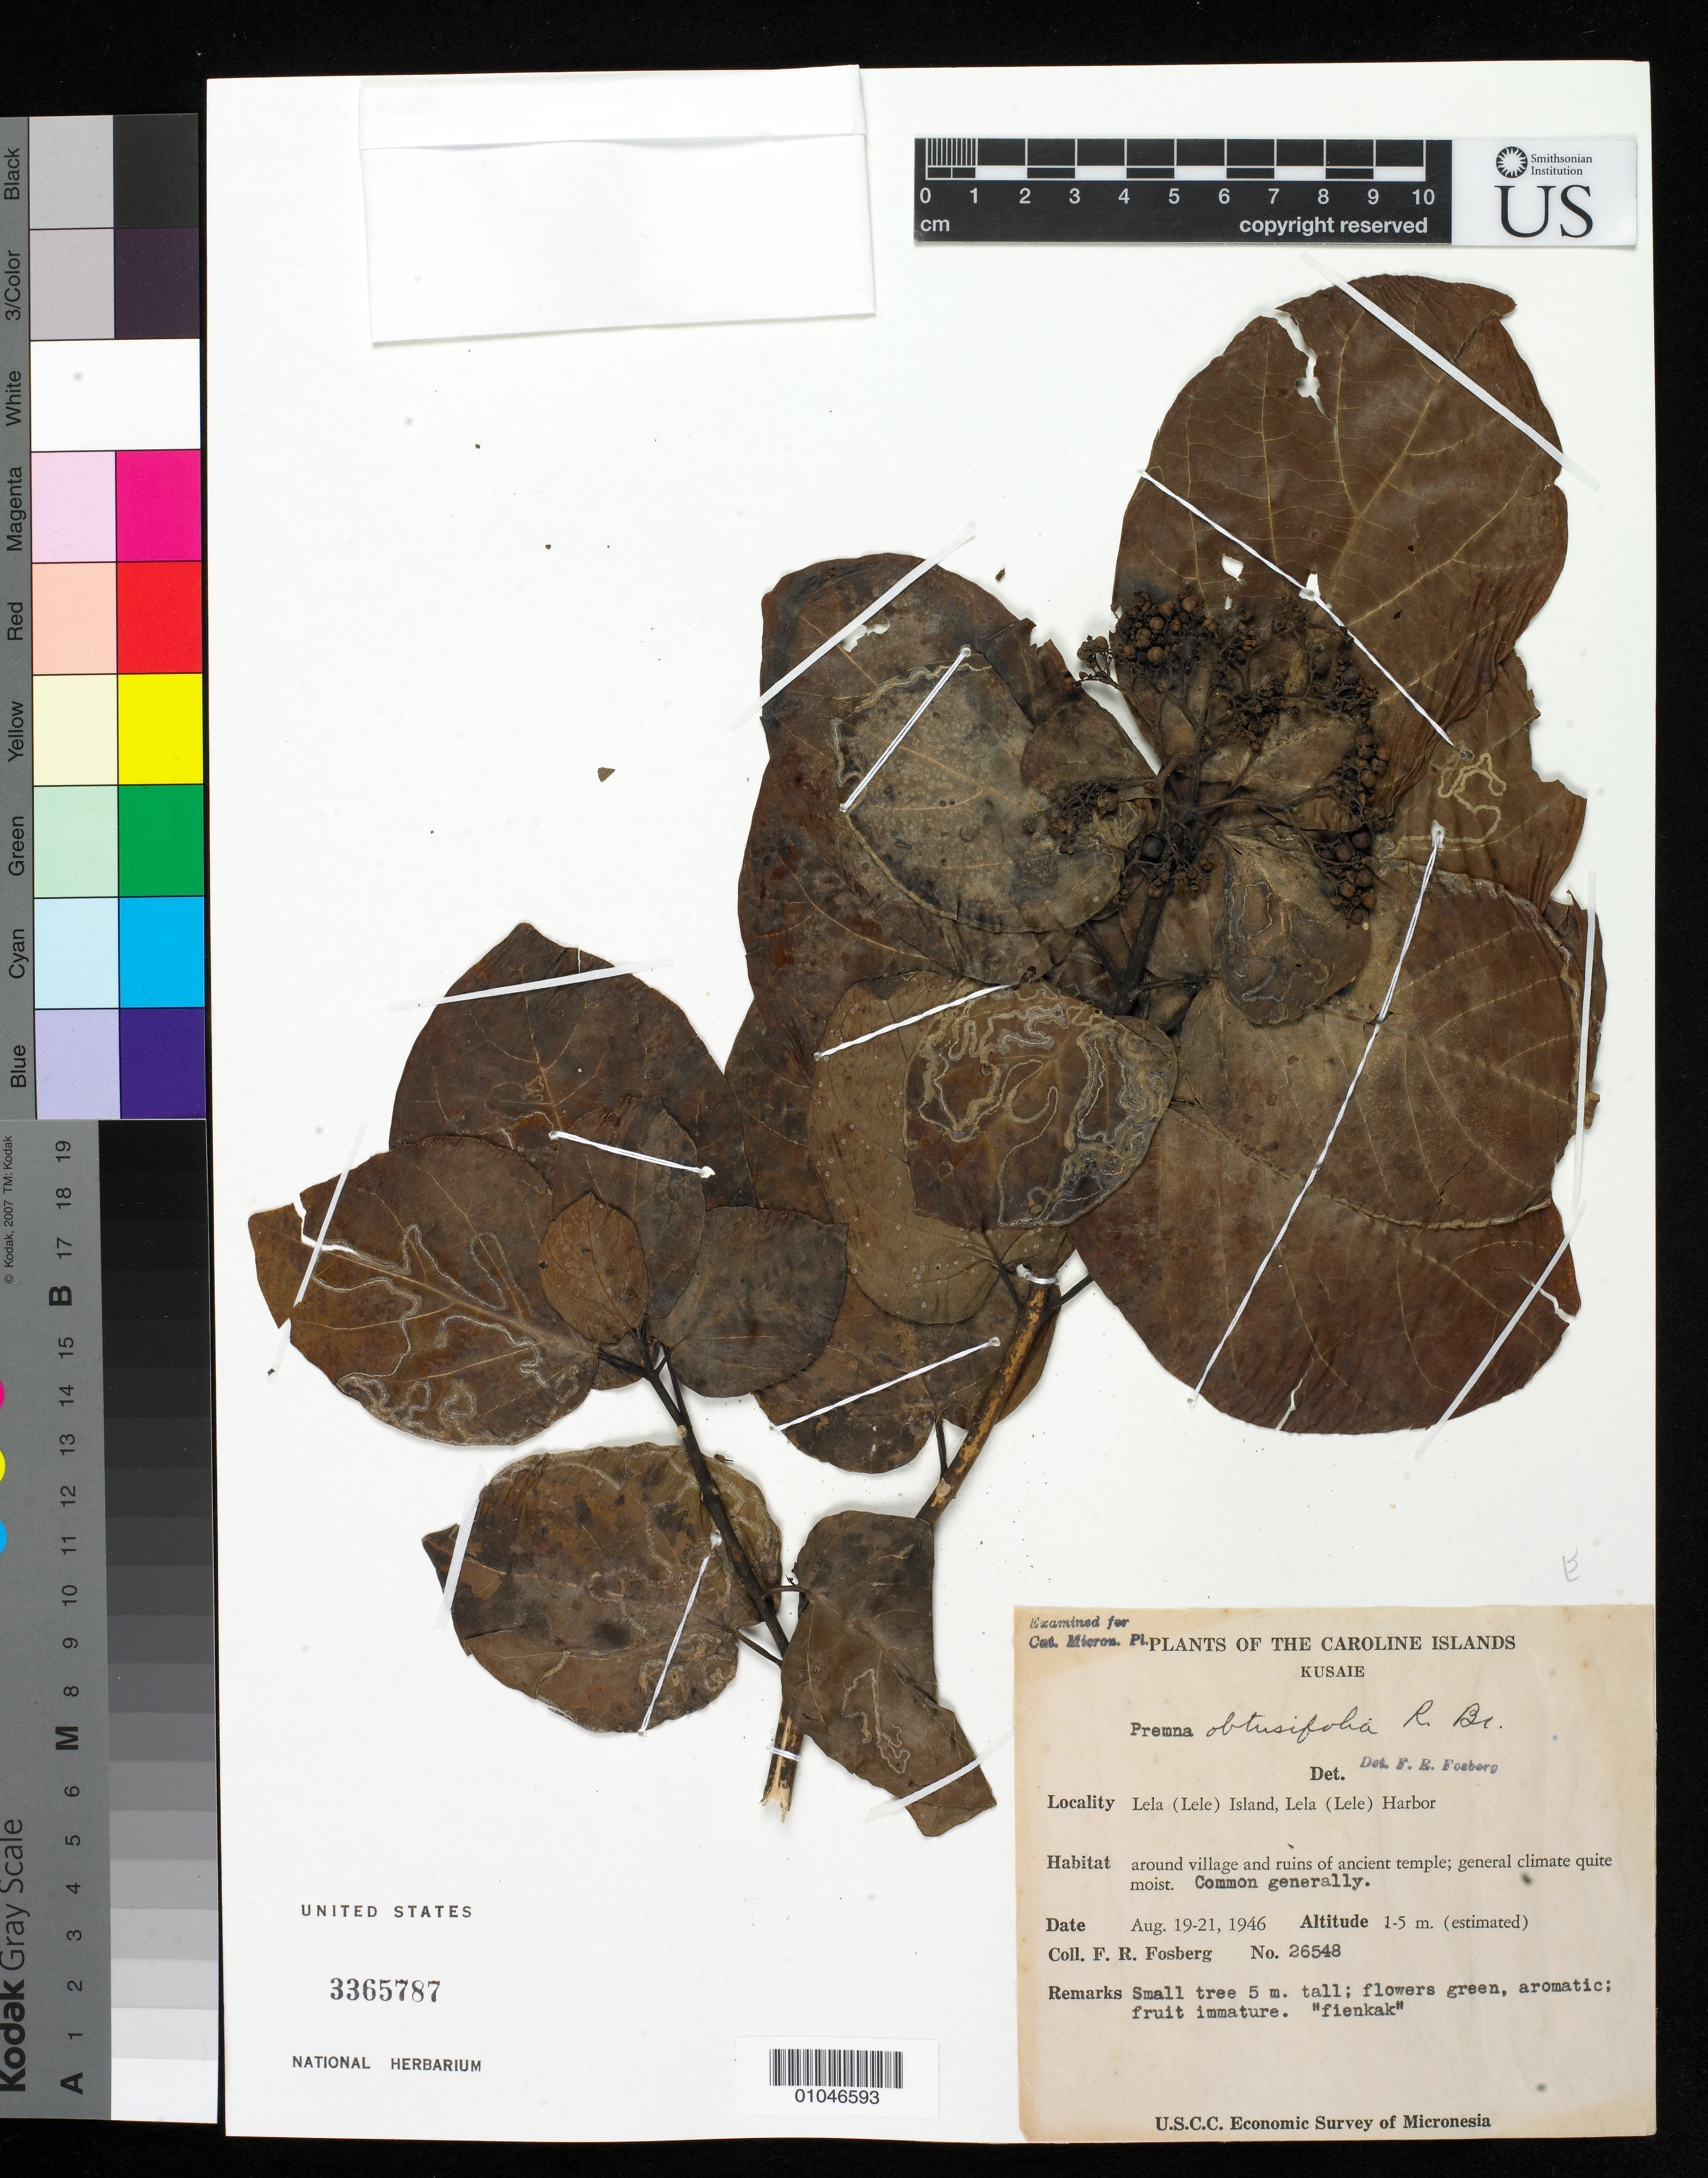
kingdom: Plantae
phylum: Tracheophyta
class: Magnoliopsida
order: Lamiales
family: Lamiaceae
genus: Premna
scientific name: Premna obtusifolia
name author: R. Br.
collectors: F. R. Fosberg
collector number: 26548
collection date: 1946-08-19/1946-08-21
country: Micronesia, Federated States of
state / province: Kosrae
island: Kosrae [Kusaie]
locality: Lela (Lela Harbor); Kusaie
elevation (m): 1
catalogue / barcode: US 3365787